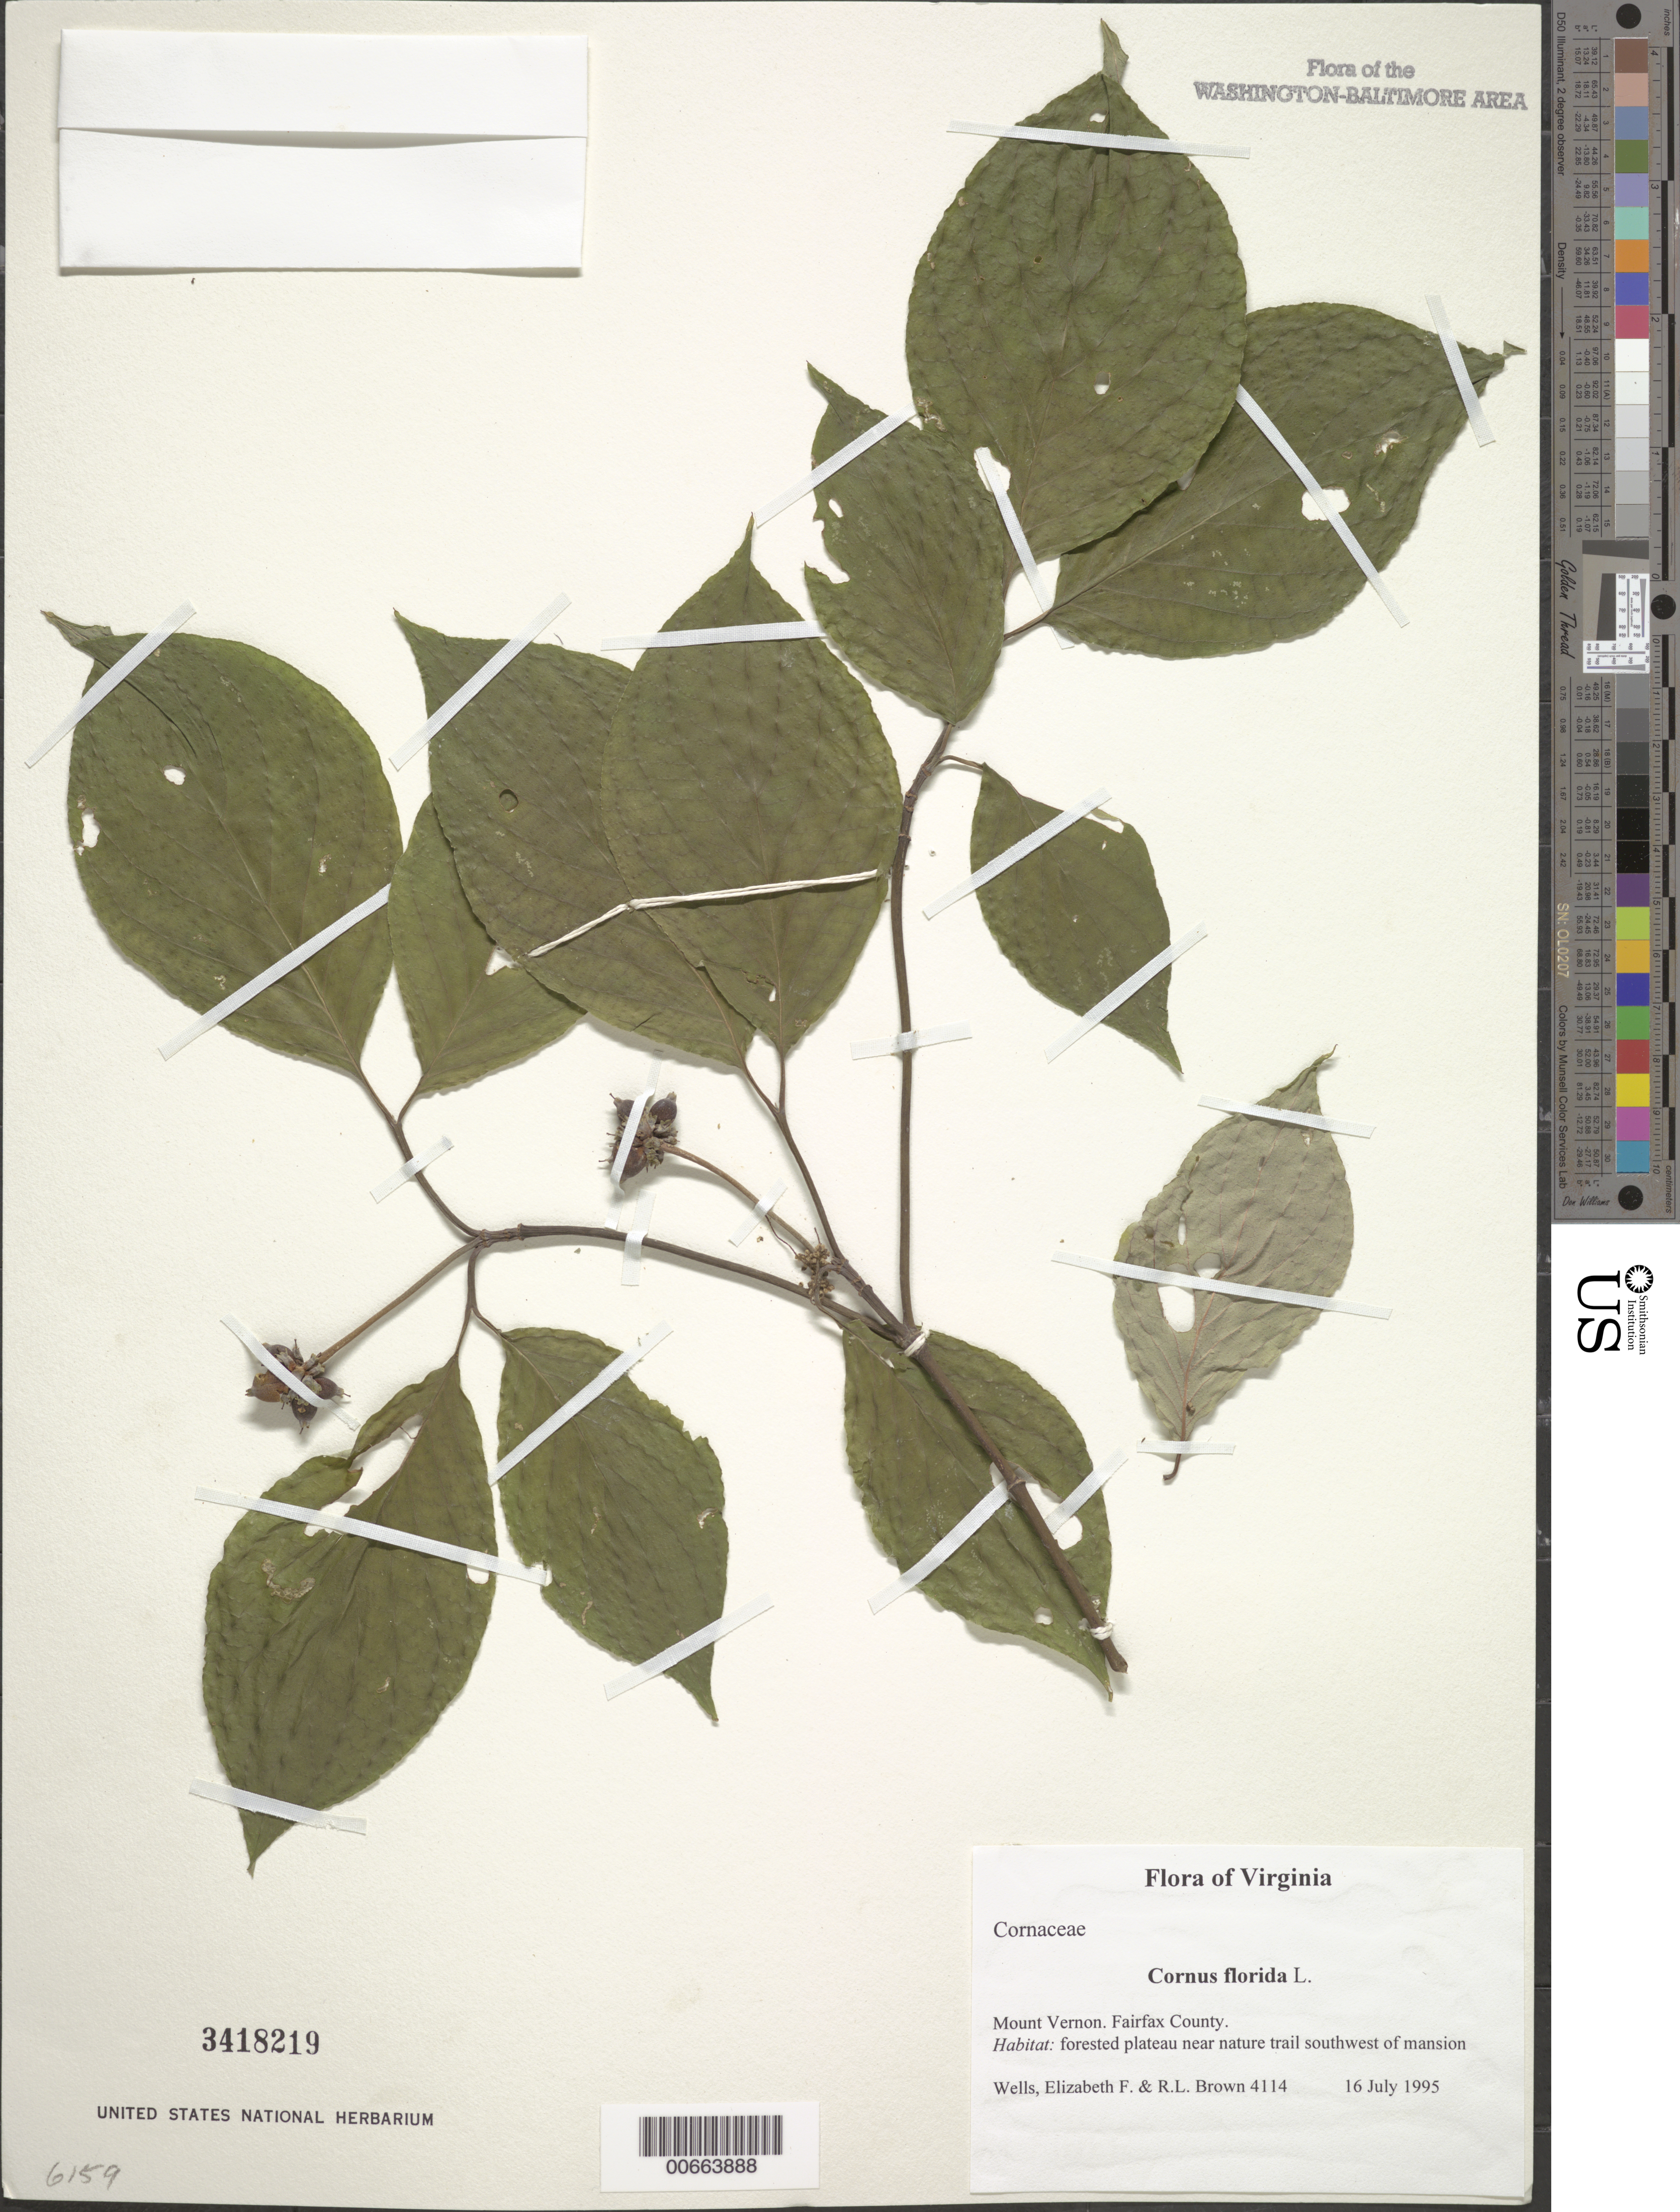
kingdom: Plantae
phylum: Tracheophyta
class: Magnoliopsida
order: Cornales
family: Cornaceae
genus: Cornus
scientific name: Cornus florida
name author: L.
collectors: E. F. Wells & R. L. Brown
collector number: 4114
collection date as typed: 16 Jul 1995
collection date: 1995-07-16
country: United States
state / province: Virginia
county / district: Fairfax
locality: Mount Vernon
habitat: forested plateau near nature trail southwest of mansion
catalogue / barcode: US 3418219